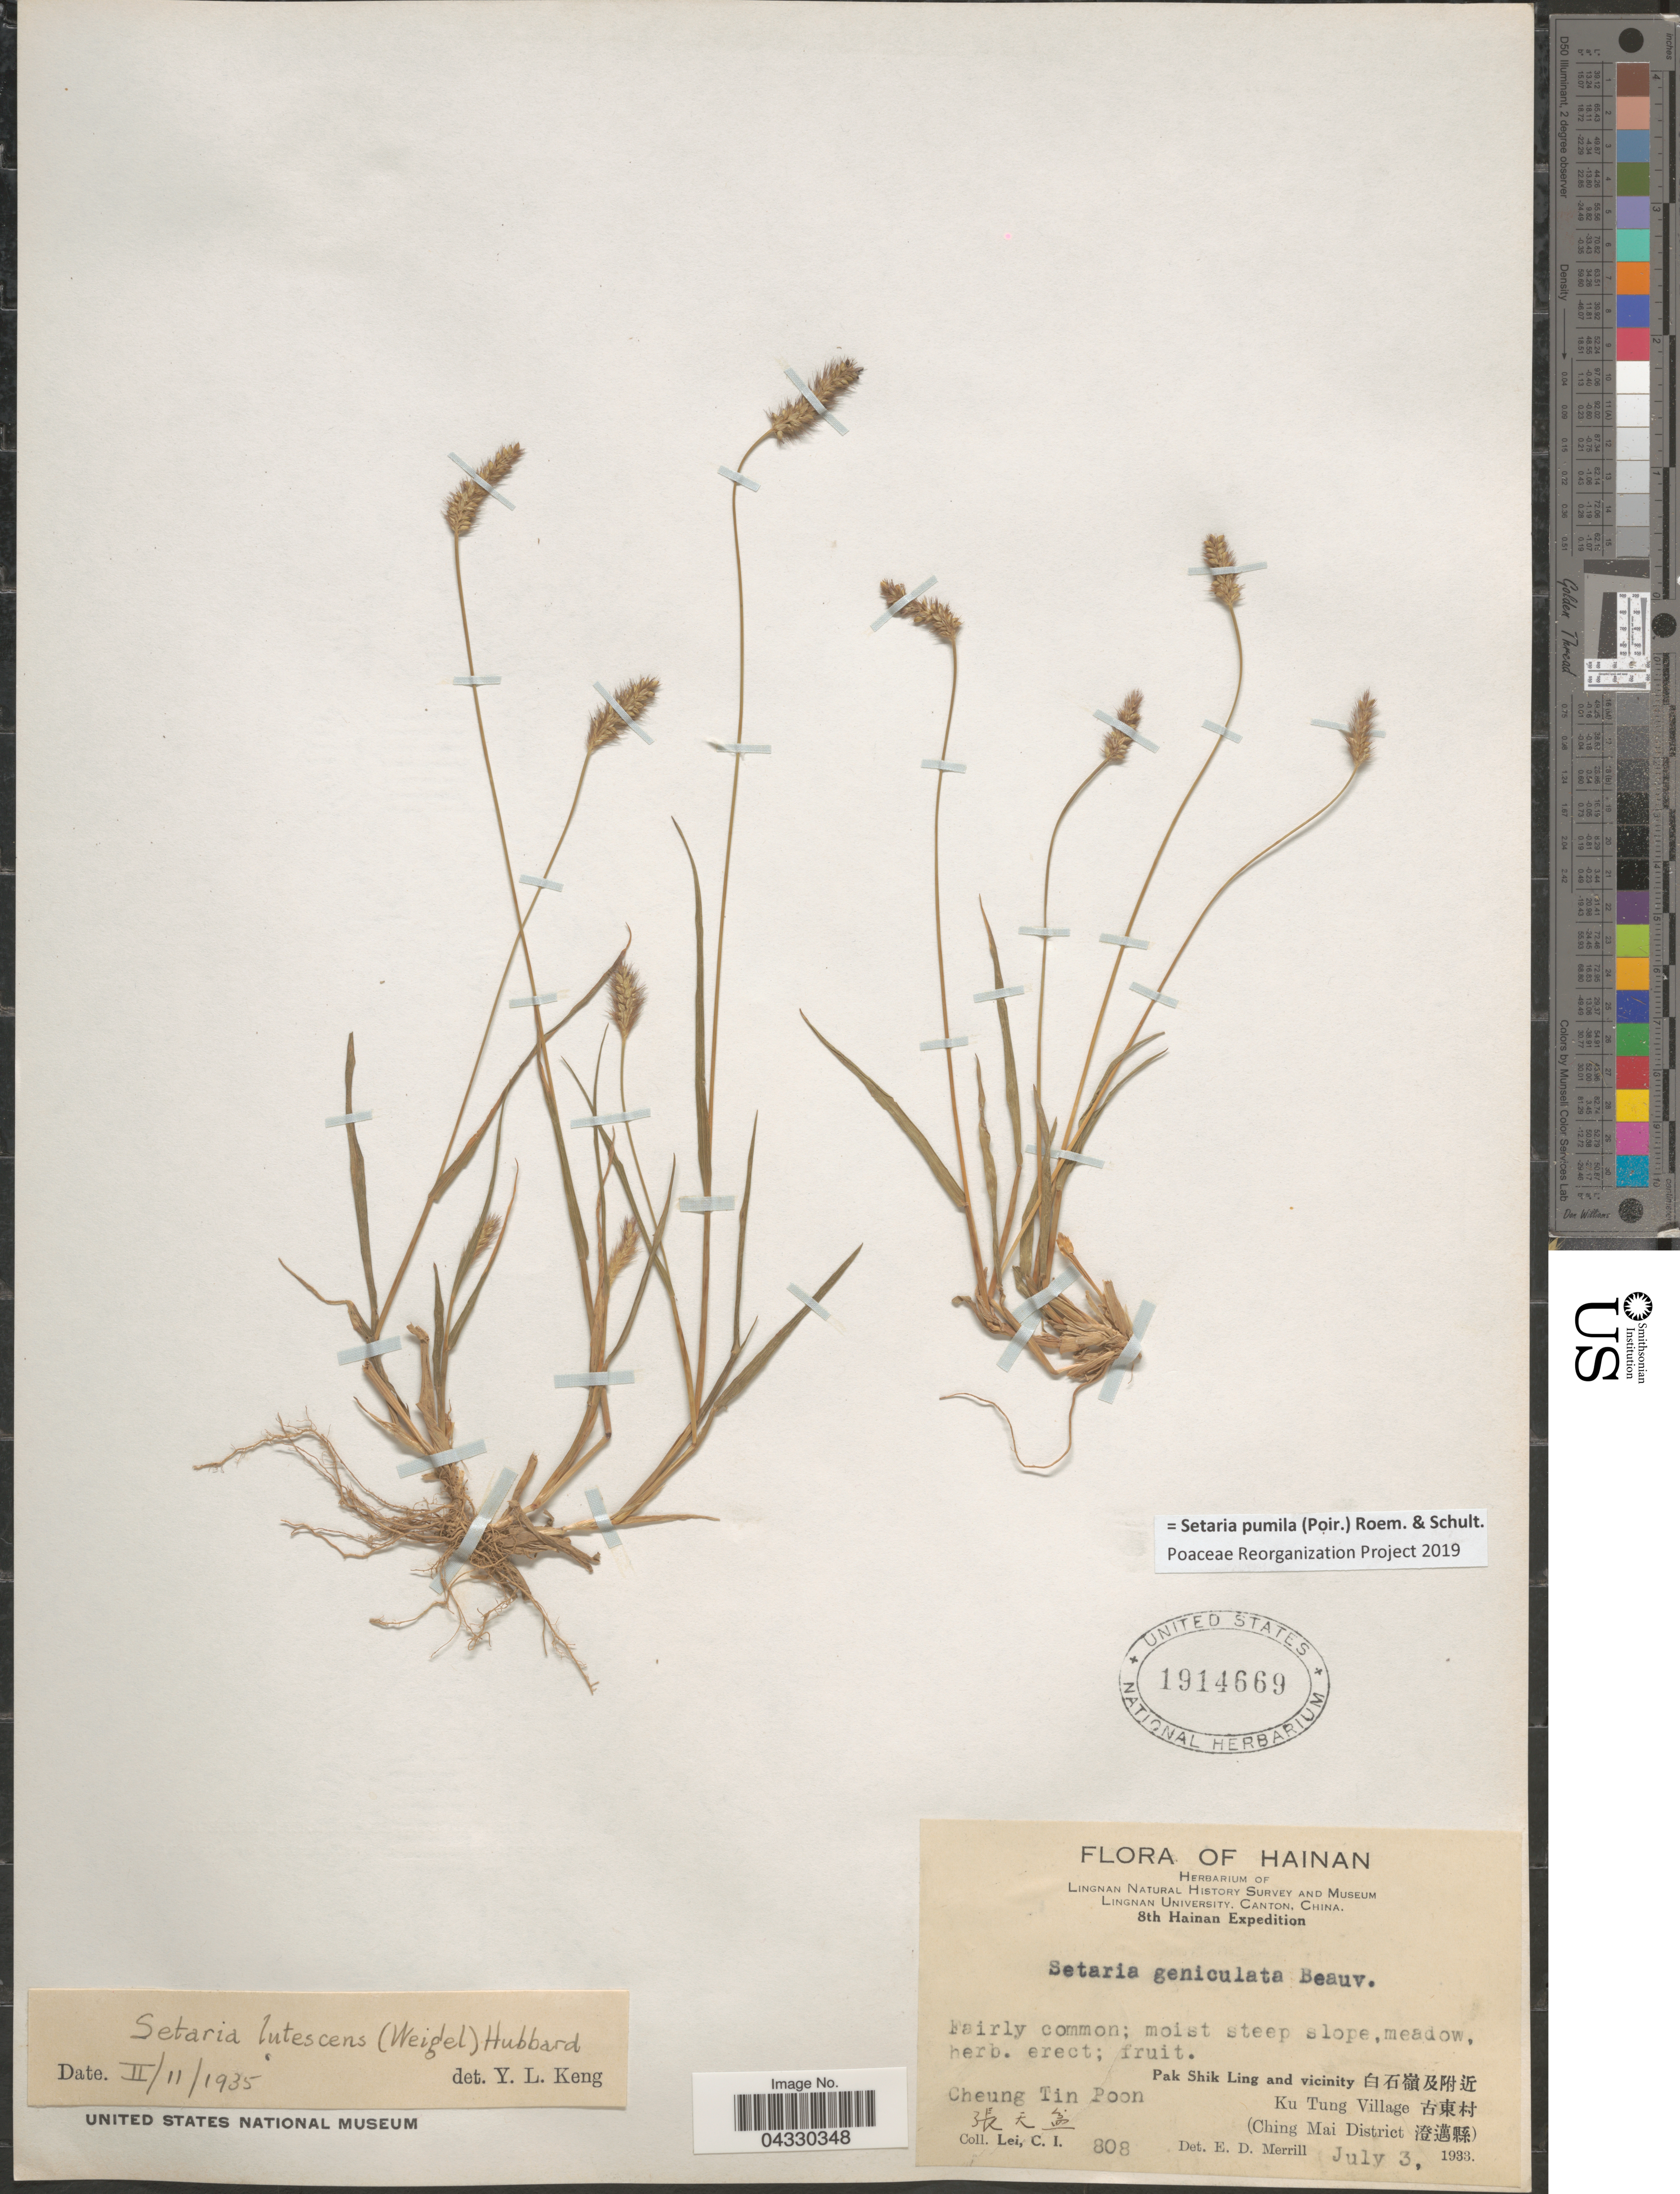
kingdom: Plantae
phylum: Tracheophyta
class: Liliopsida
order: Poales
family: Poaceae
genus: Setaria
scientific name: Setaria pumila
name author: (Poir.) Roem. & Schult.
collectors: C. I. Lei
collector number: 808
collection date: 1933-07-03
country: China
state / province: Hainan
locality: Lingnan Natural History Survey and Museum. 8th Hainan Expedition. Pak Shik Ling and vicinity. X. Cheung Tin Poon. X. Ku Tung Village X. (Ching Mai District X).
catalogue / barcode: US 1914669